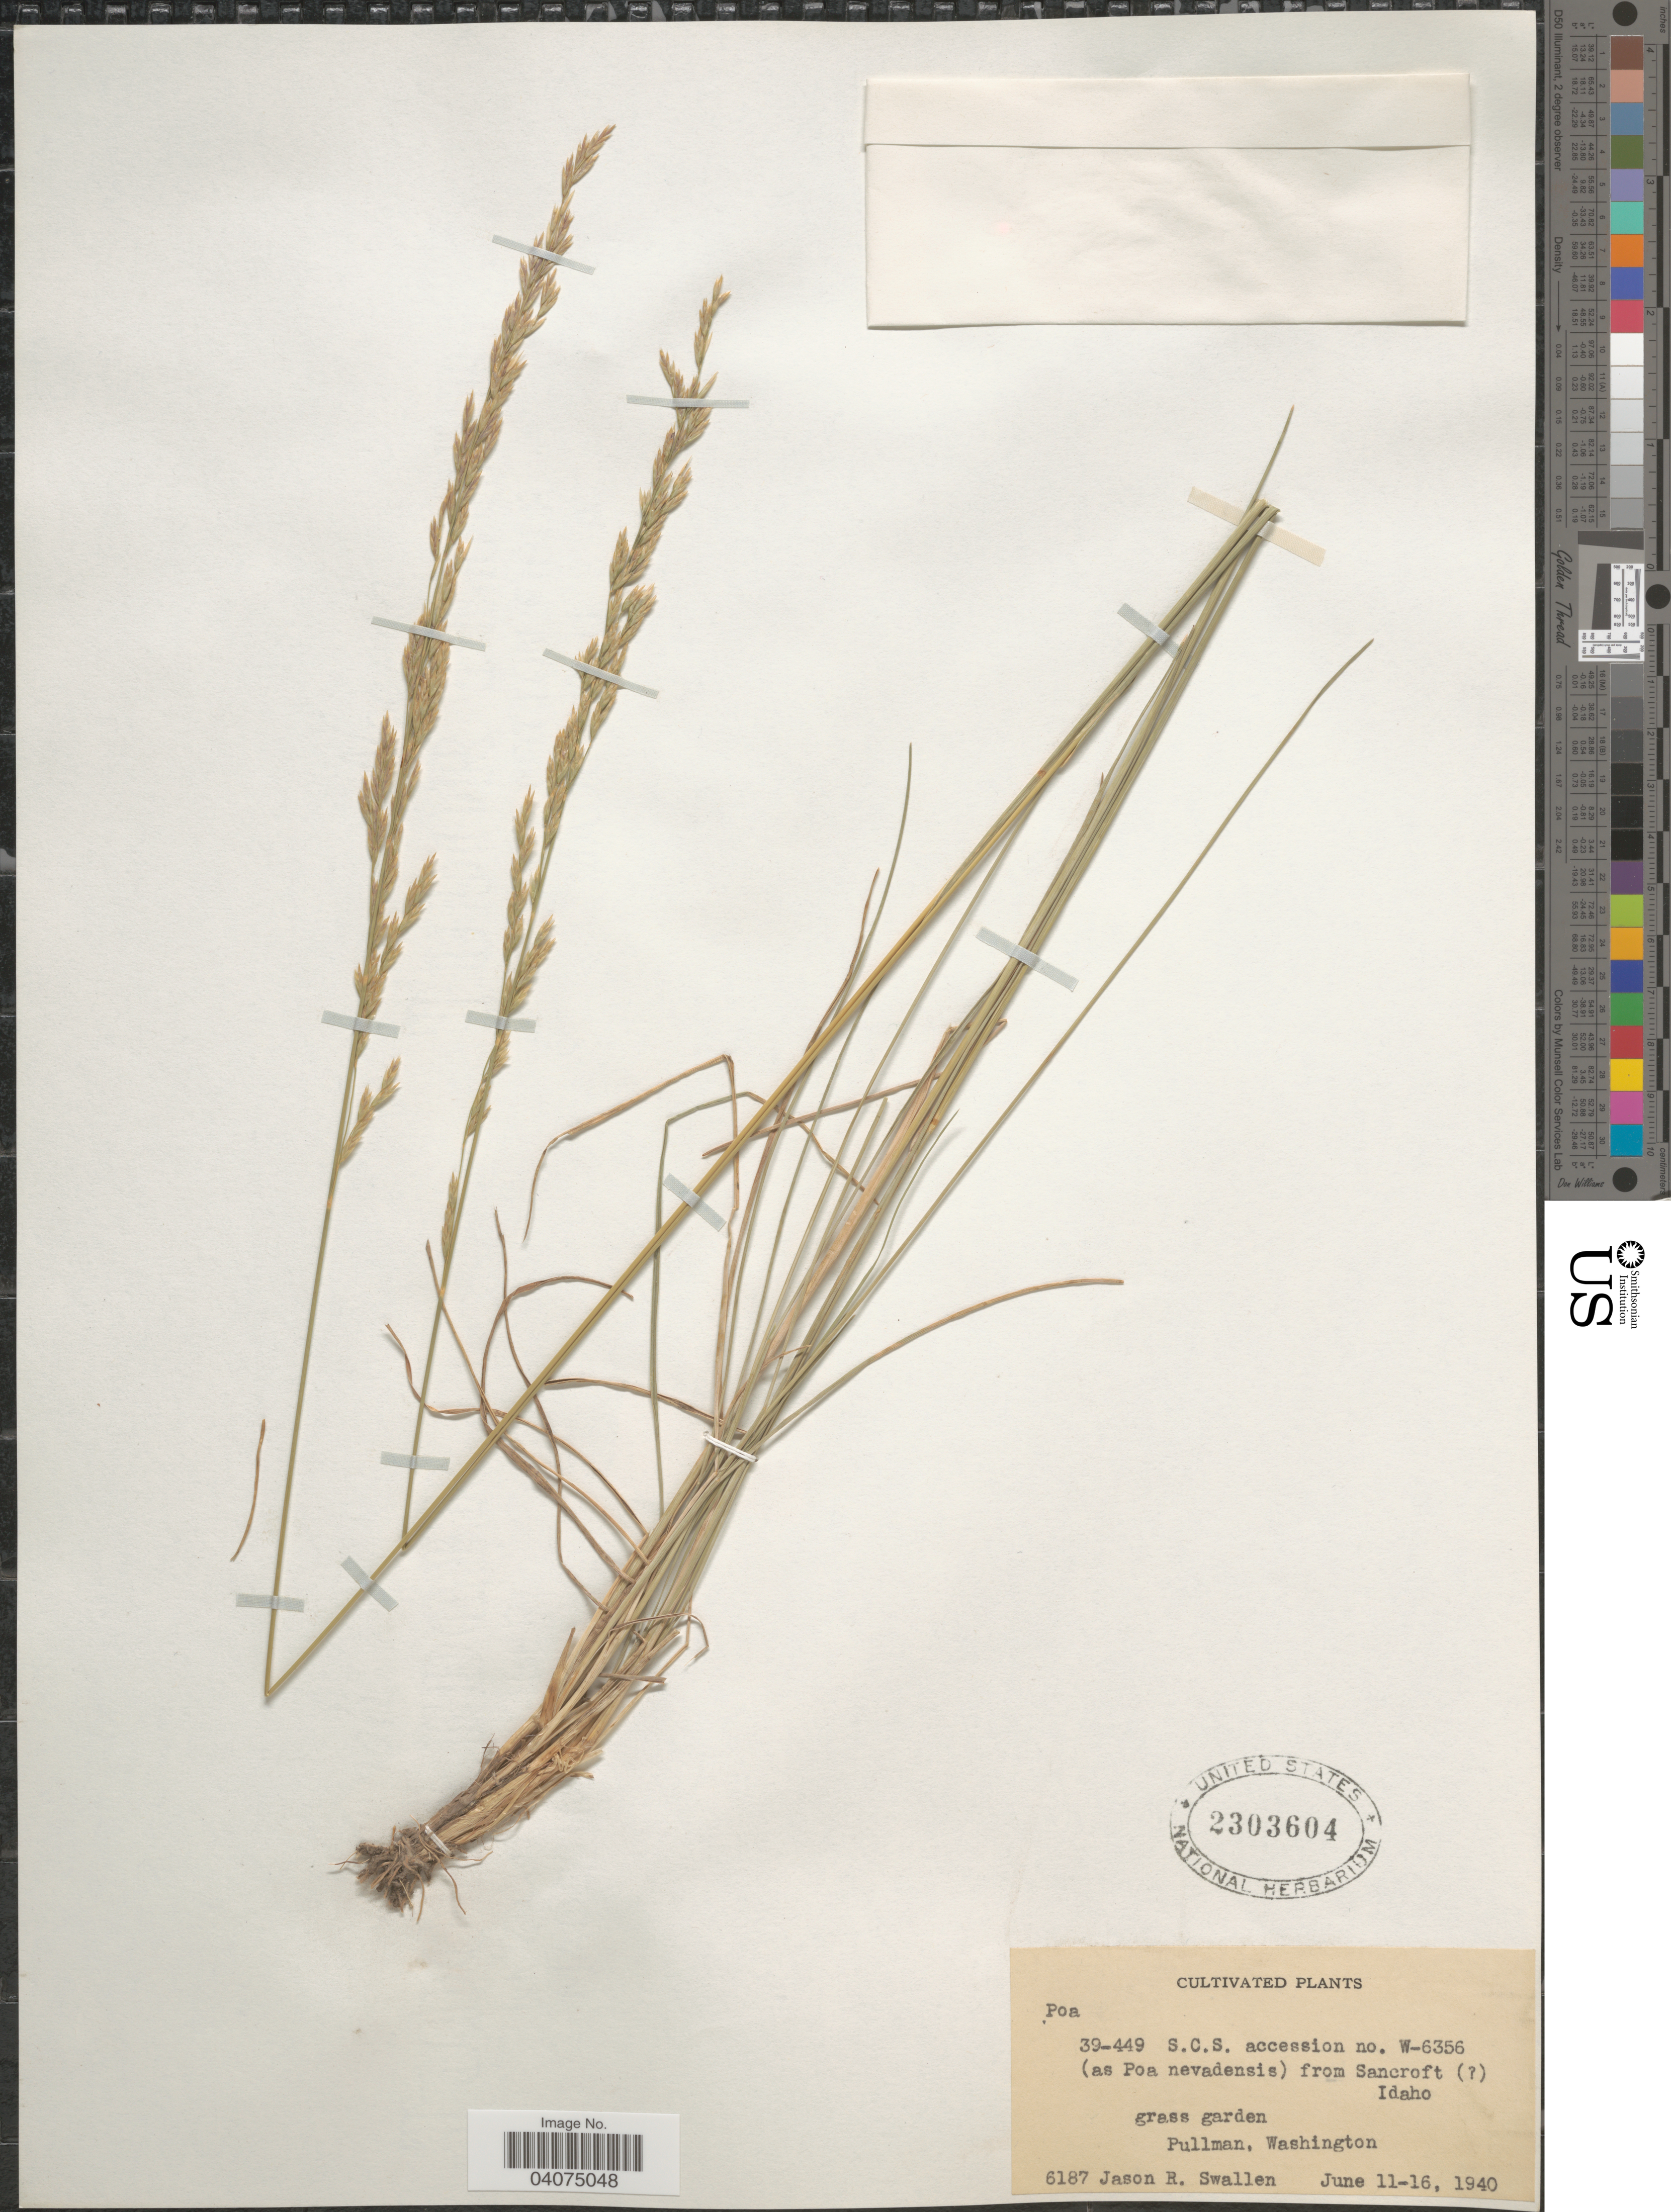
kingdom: Plantae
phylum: Tracheophyta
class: Liliopsida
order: Poales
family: Poaceae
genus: Poa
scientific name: Poa sp.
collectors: J. R. Swallen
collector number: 6187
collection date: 1940-06-11/1940-06-16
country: United States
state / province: Washington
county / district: Whitman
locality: Grass garden, Pullman.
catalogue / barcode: US 2303604